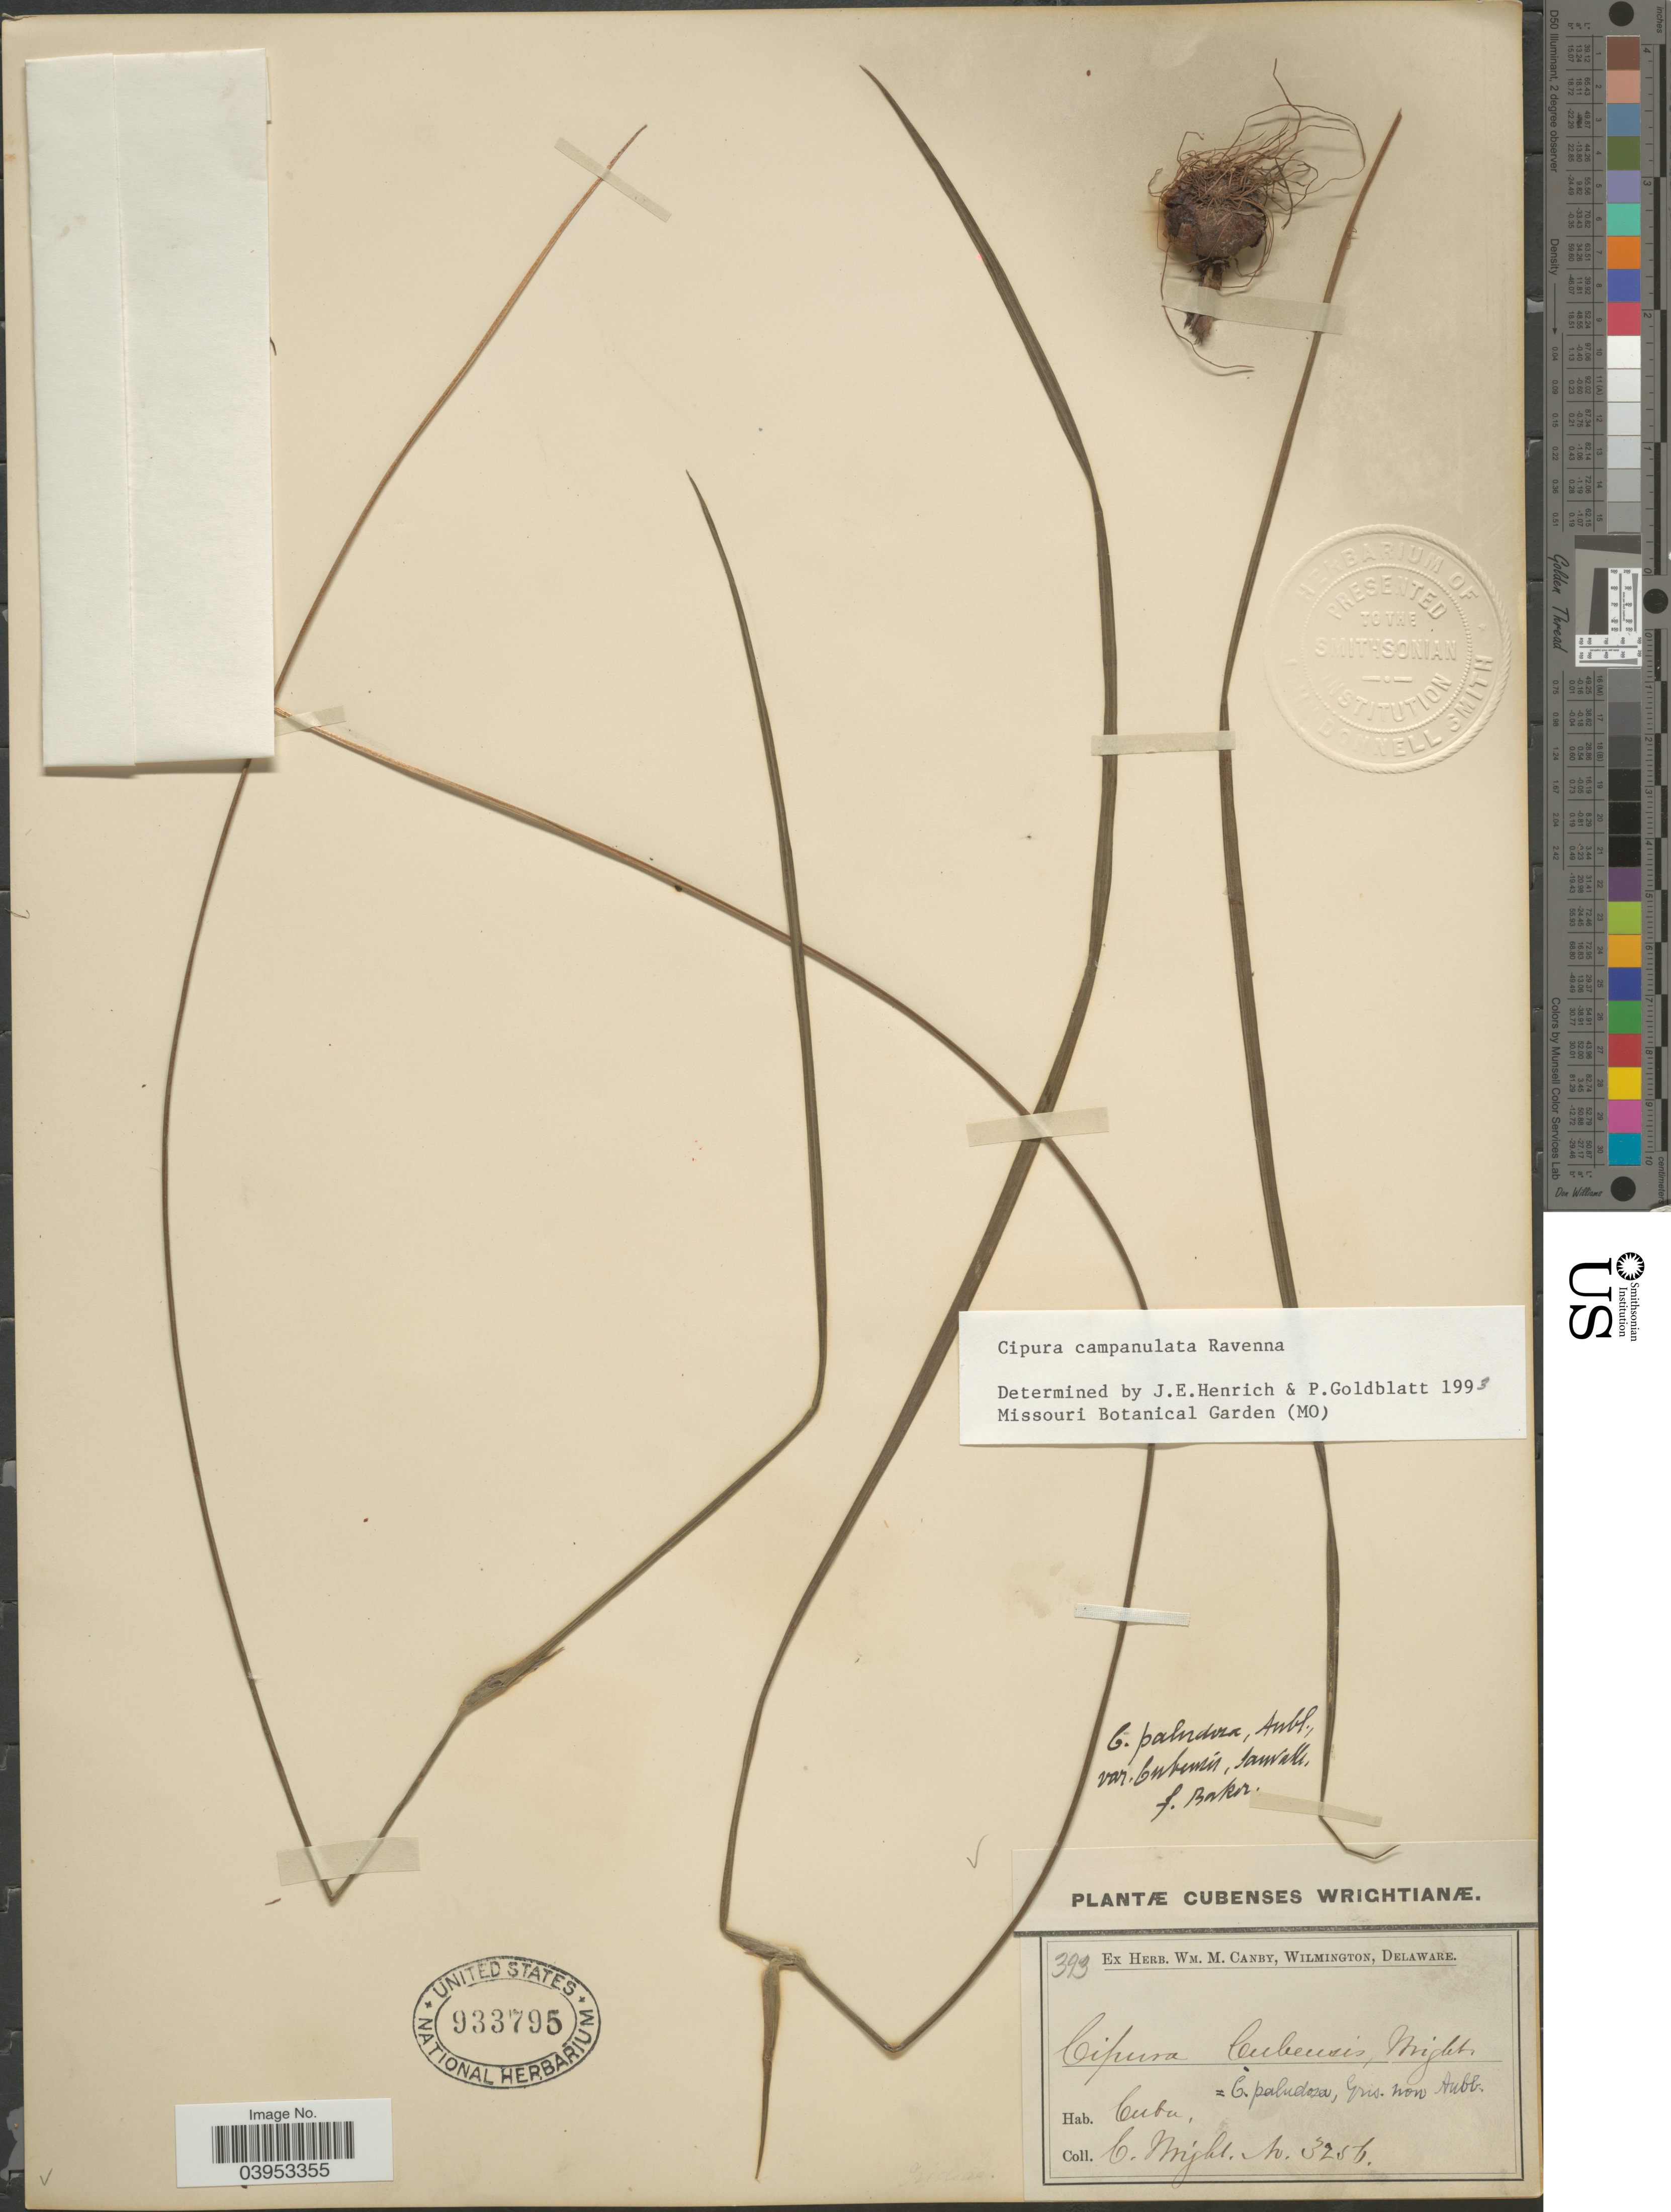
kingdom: Plantae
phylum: Tracheophyta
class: Liliopsida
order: Asparagales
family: Iridaceae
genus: Cipura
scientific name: Cipura campanulata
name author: Ravenna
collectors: C. Wright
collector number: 3256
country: Cuba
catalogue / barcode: US 933795